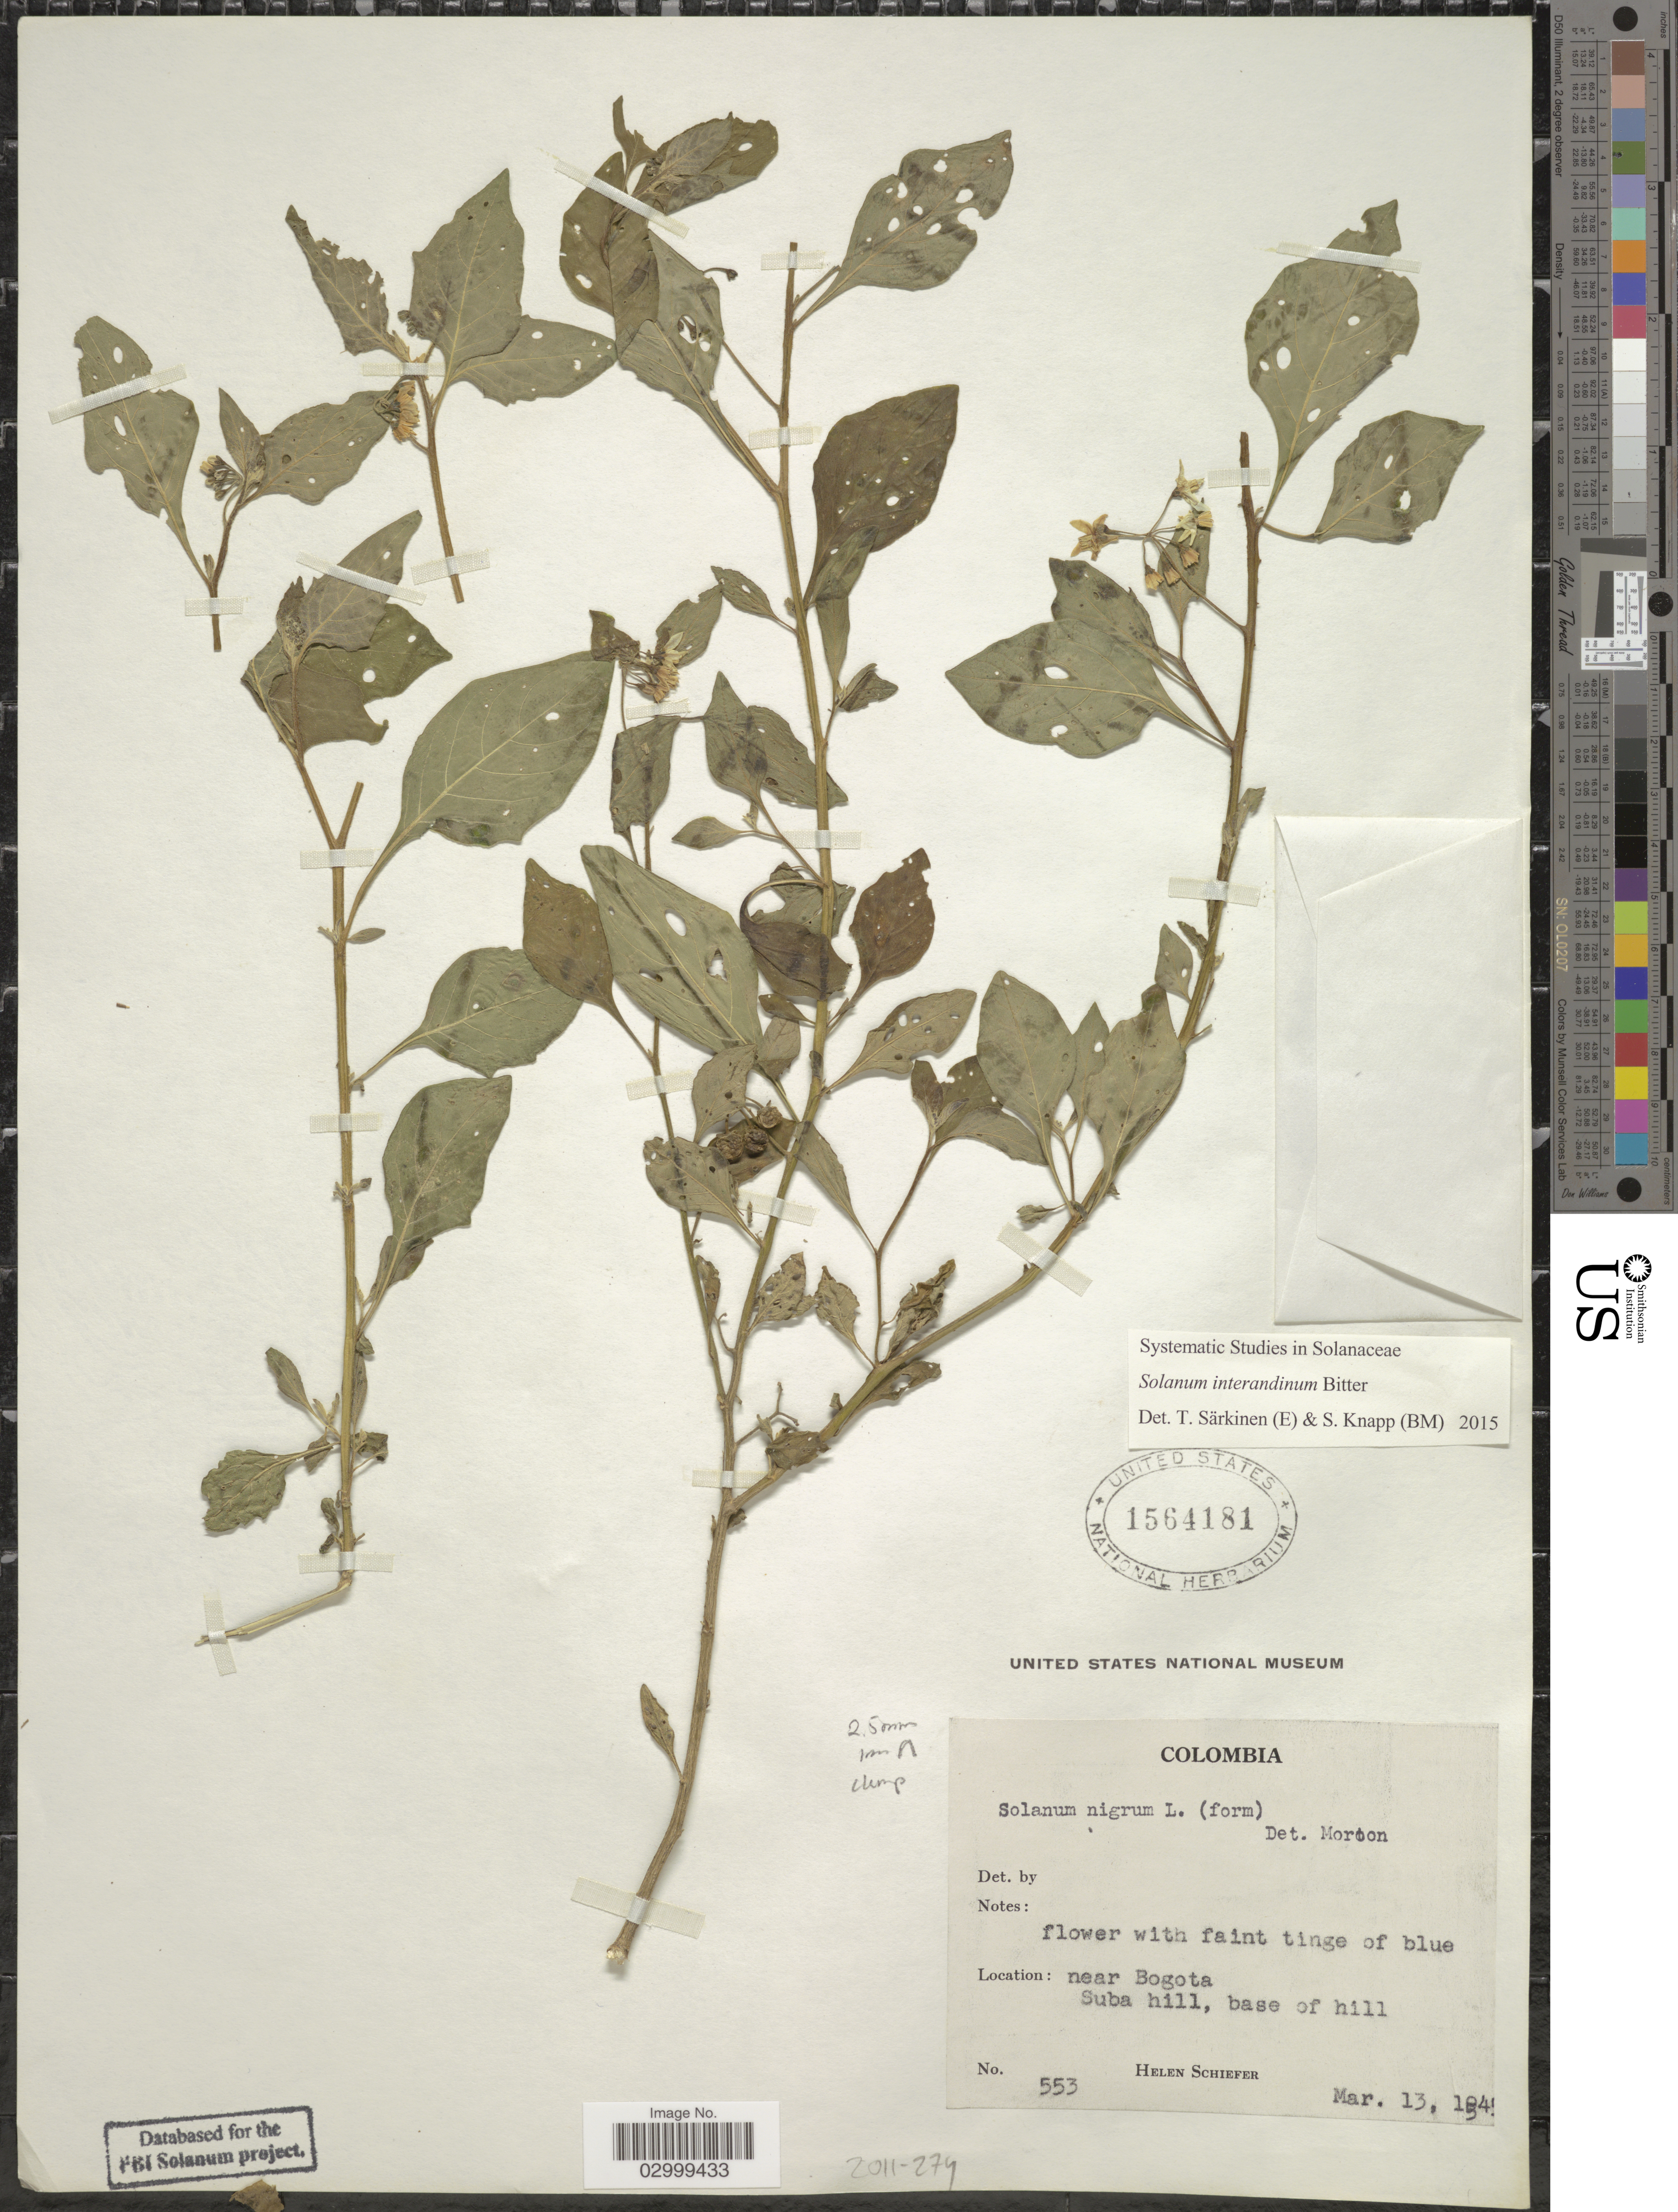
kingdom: Plantae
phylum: Tracheophyta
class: Magnoliopsida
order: Solanales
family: Solanaceae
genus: Solanum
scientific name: Solanum interandinum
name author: Bitter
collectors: H. Schiefer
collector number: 553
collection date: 1945-03-13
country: Colombia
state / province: Bogota D.C.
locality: Near Bogota. Suba hill, base of hill.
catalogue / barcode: US 1564181